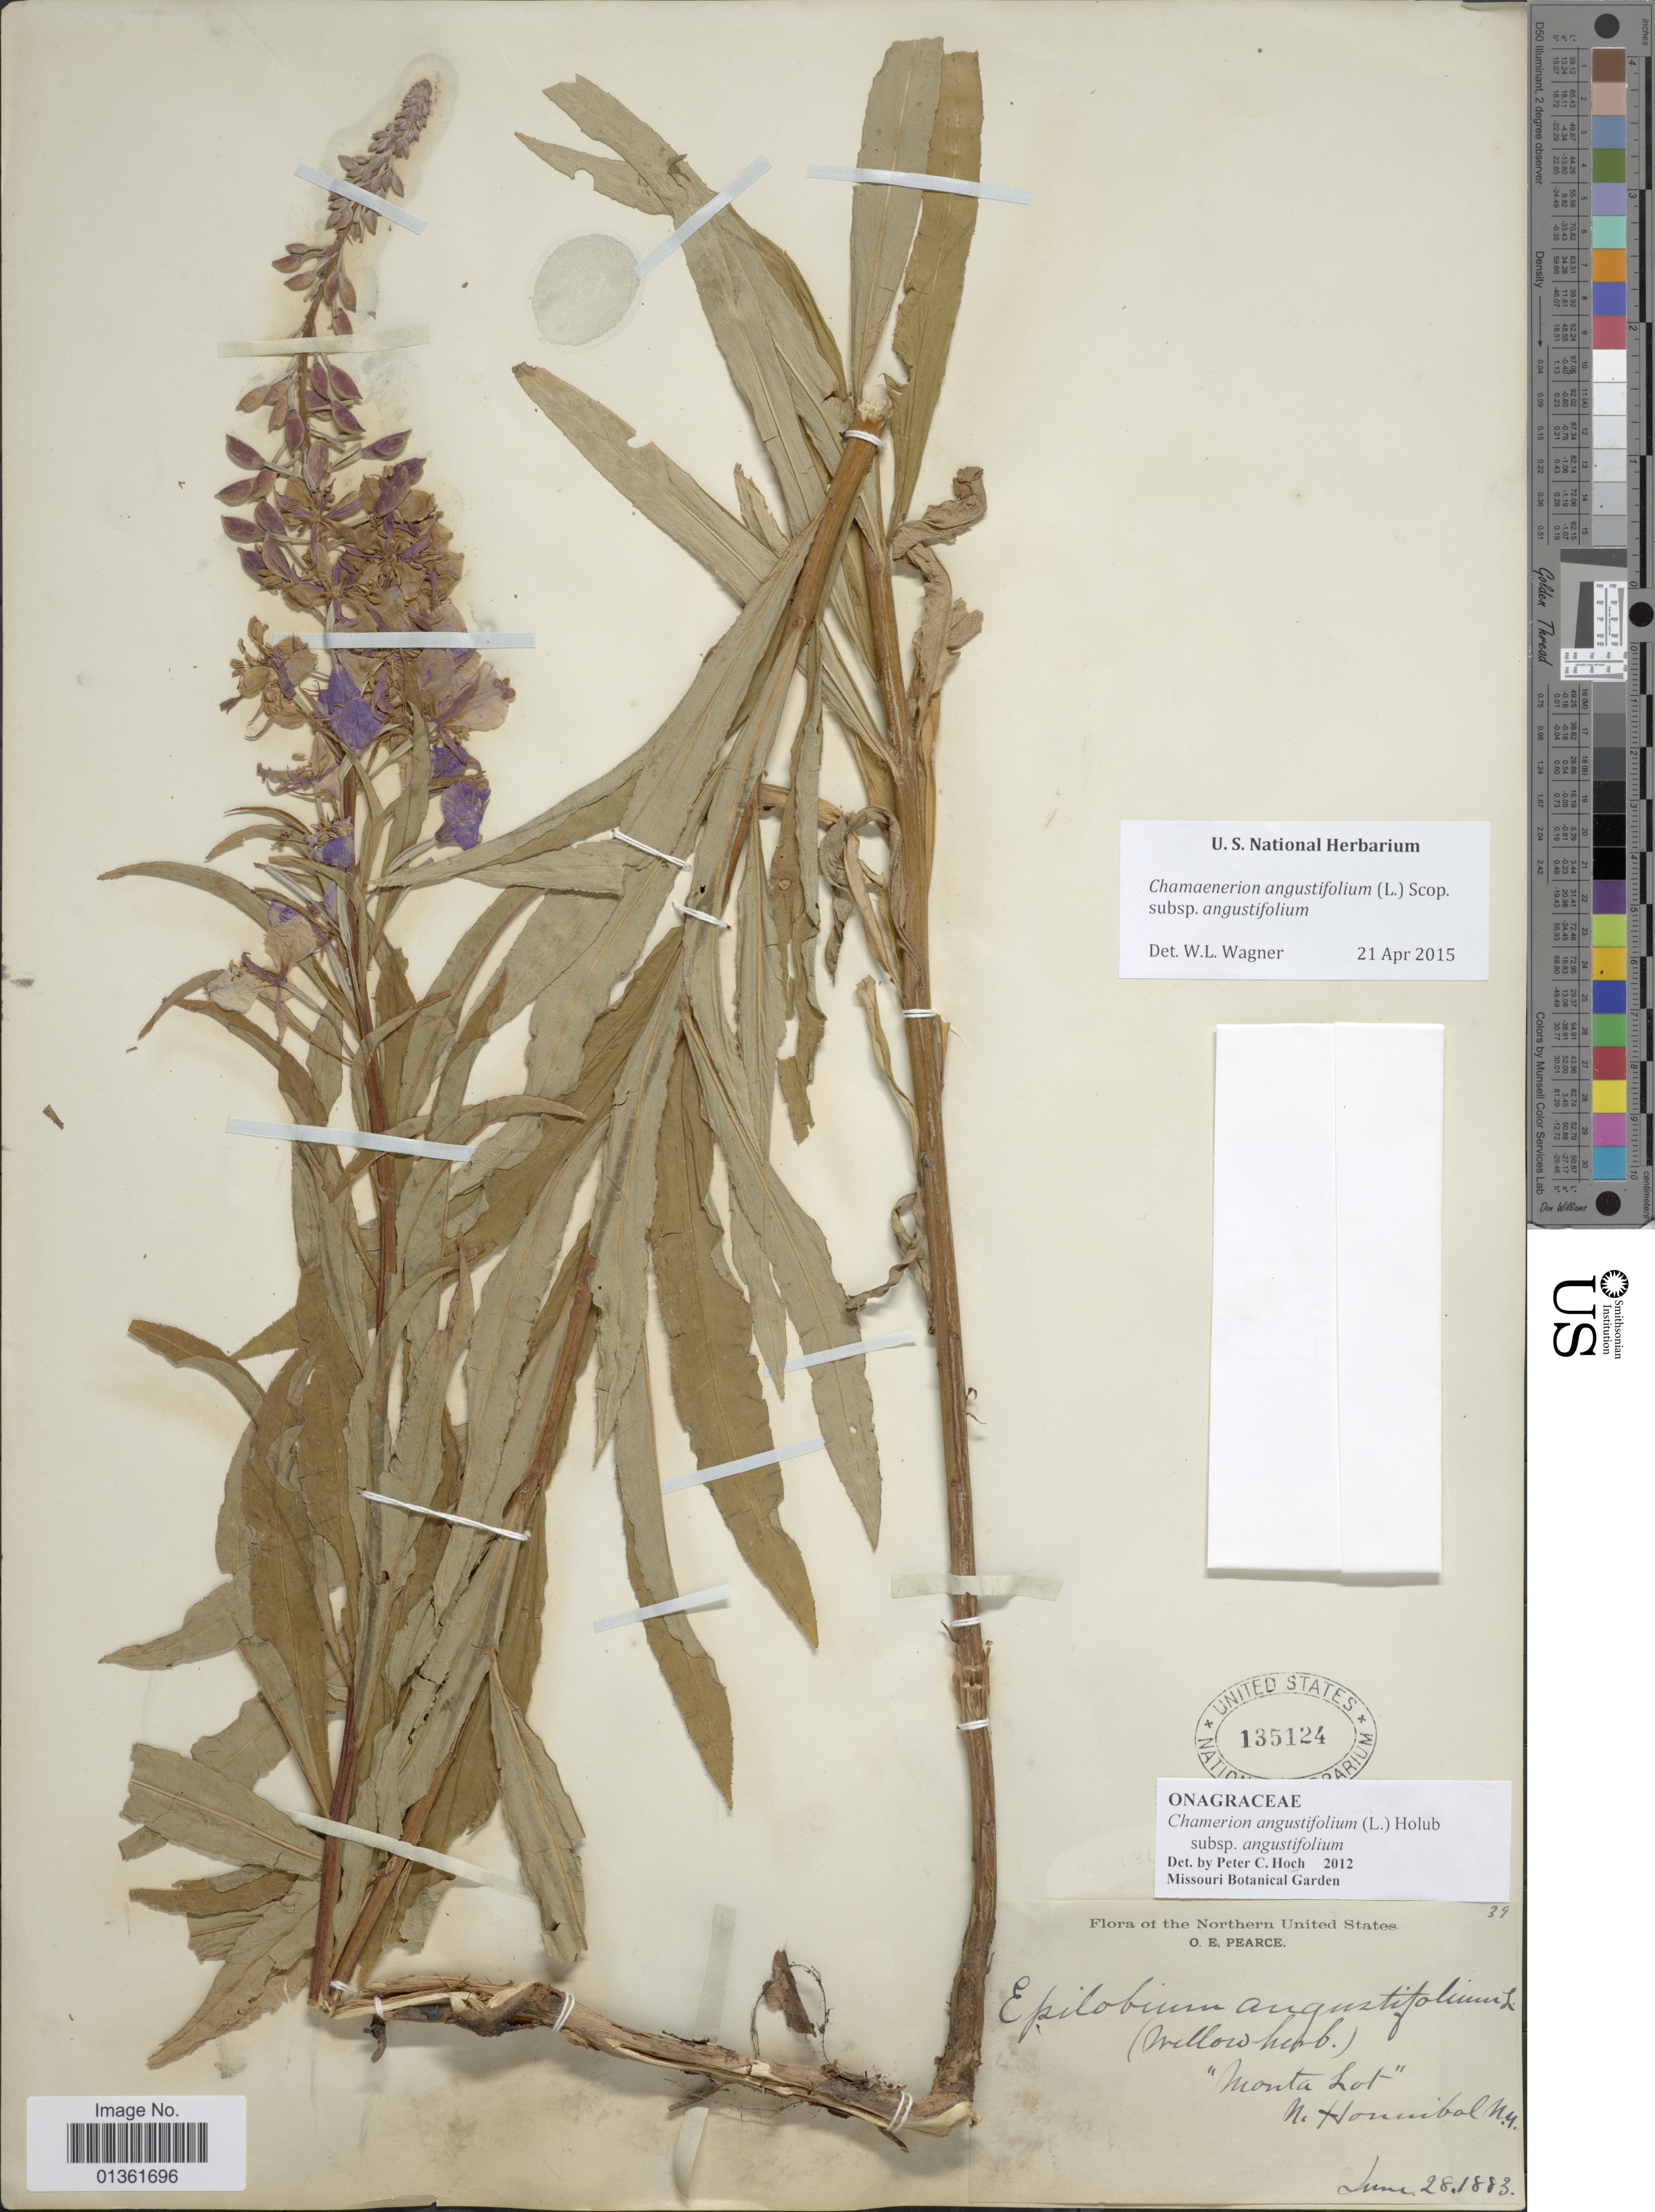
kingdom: Plantae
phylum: Tracheophyta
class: Magnoliopsida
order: Myrtales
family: Onagraceae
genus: Chamaenerion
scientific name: Chamaenerion angustifolium subsp. angustifolium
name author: (L.) Scop.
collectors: O. E. Pearce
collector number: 39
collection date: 1883-06-28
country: United States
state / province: New York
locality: Northern United States. "Monta Lot". N. Honnibal. N.Y.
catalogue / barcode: US 135124